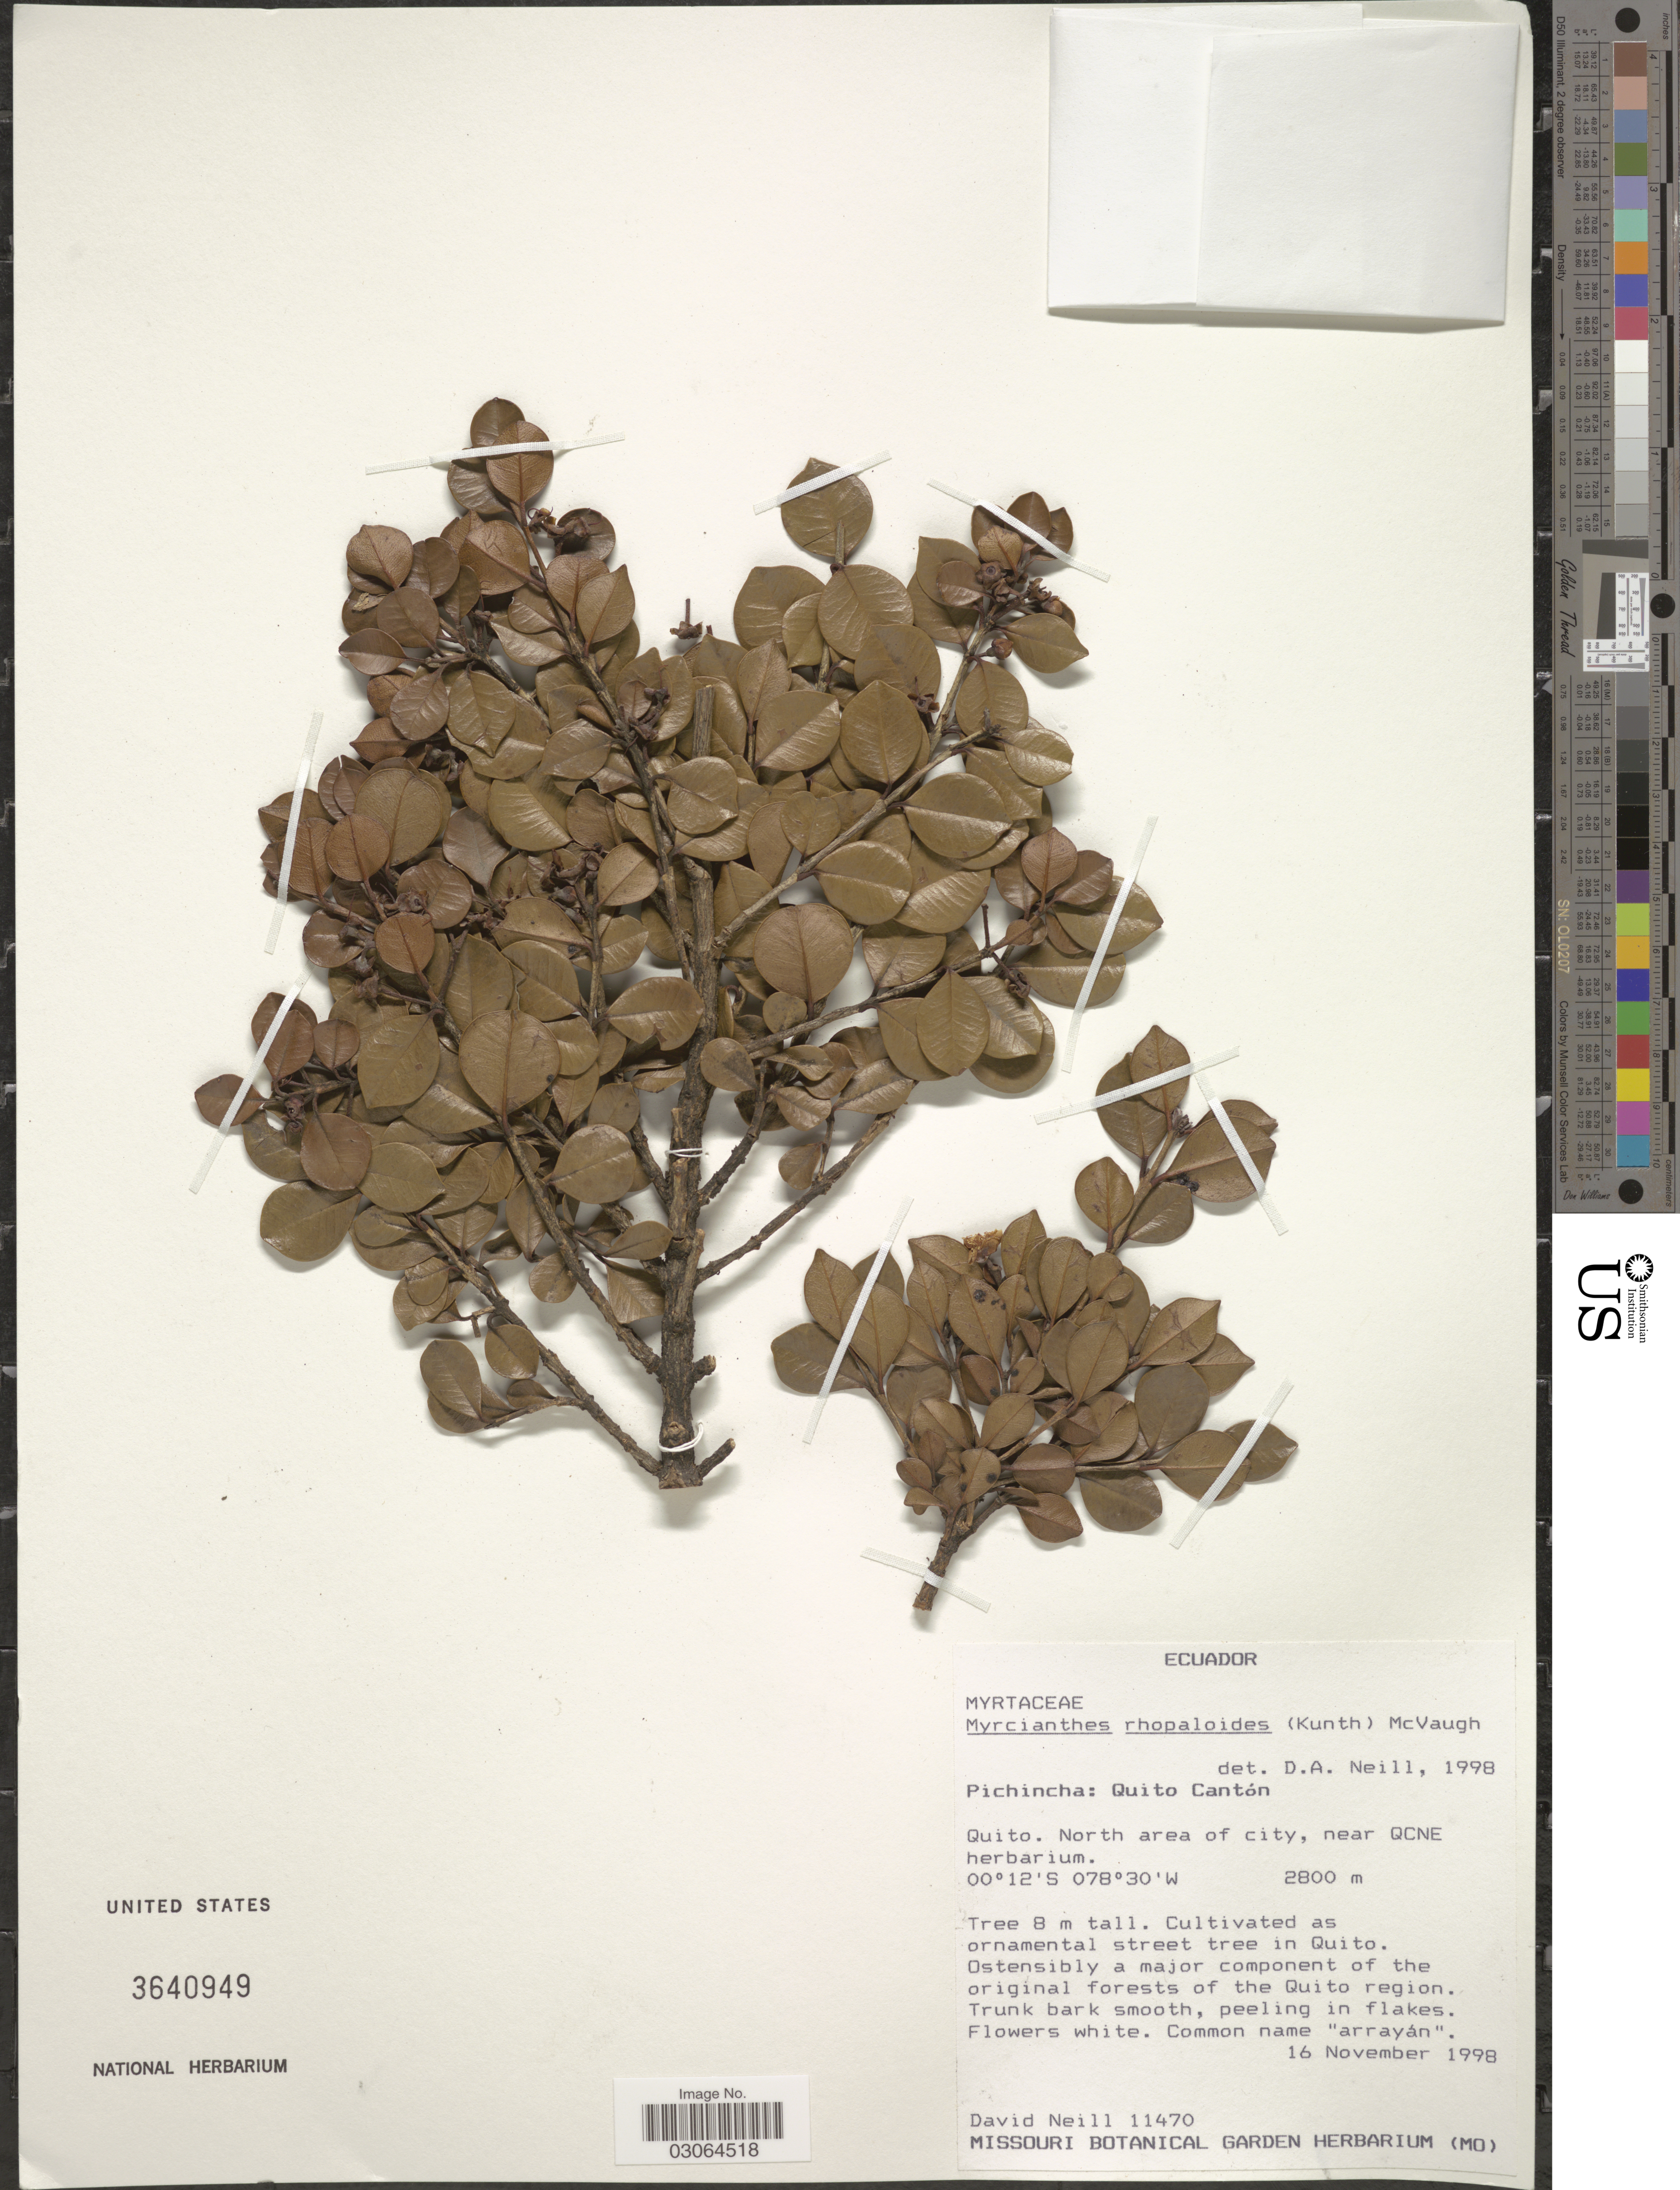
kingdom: Plantae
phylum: Tracheophyta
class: Magnoliopsida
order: Myrtales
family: Myrtaceae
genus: Myrcianthes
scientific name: Myrcianthes rhopaloides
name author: (Kunth) McVaugh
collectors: D. Neill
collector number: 11470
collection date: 1998-11-16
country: Ecuador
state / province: Pichincha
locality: Quito Cantón, Quito. North area of city, near QCNE herbarium.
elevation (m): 2800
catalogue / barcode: US 3640949